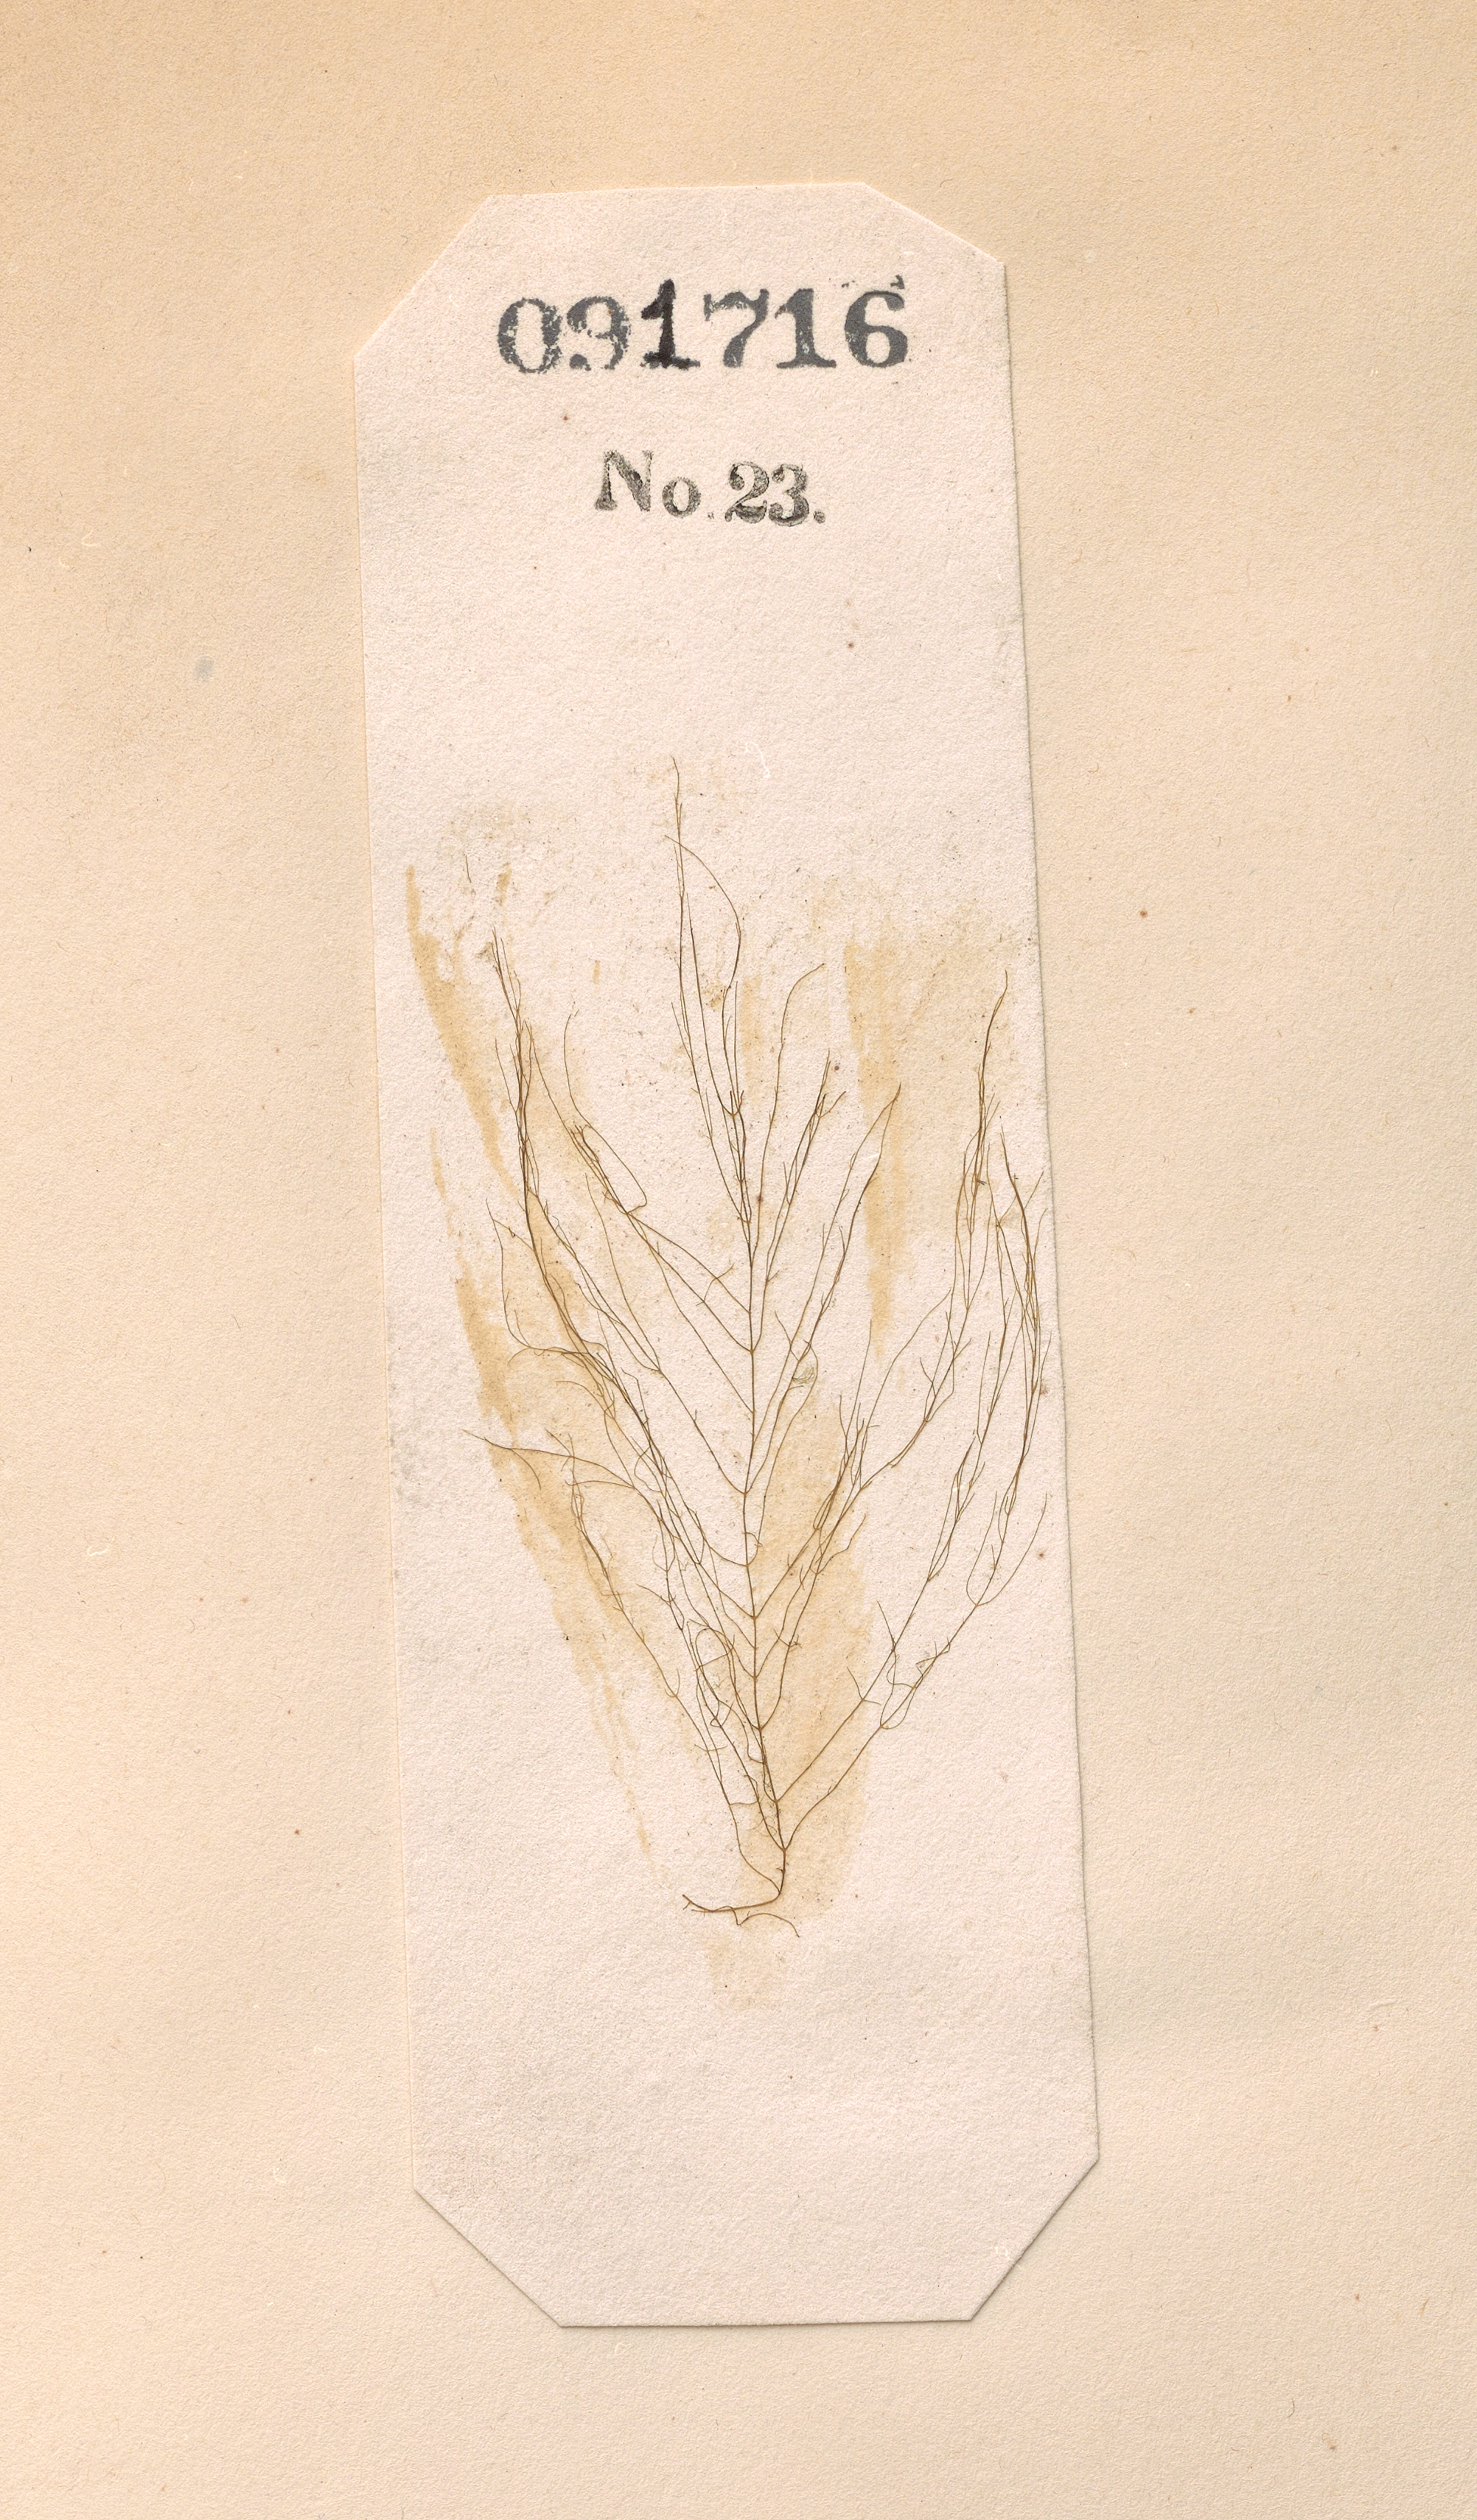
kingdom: Chromista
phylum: Ochrophyta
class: Phaeophyceae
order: Desmarestiales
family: Desmarestiaceae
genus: Desmarestia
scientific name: Desmarestia viridis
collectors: C. Durant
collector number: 23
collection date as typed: Spr 1850 AND -- Sum 1850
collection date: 1850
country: United States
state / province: New York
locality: Hurlgate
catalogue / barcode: US 91716